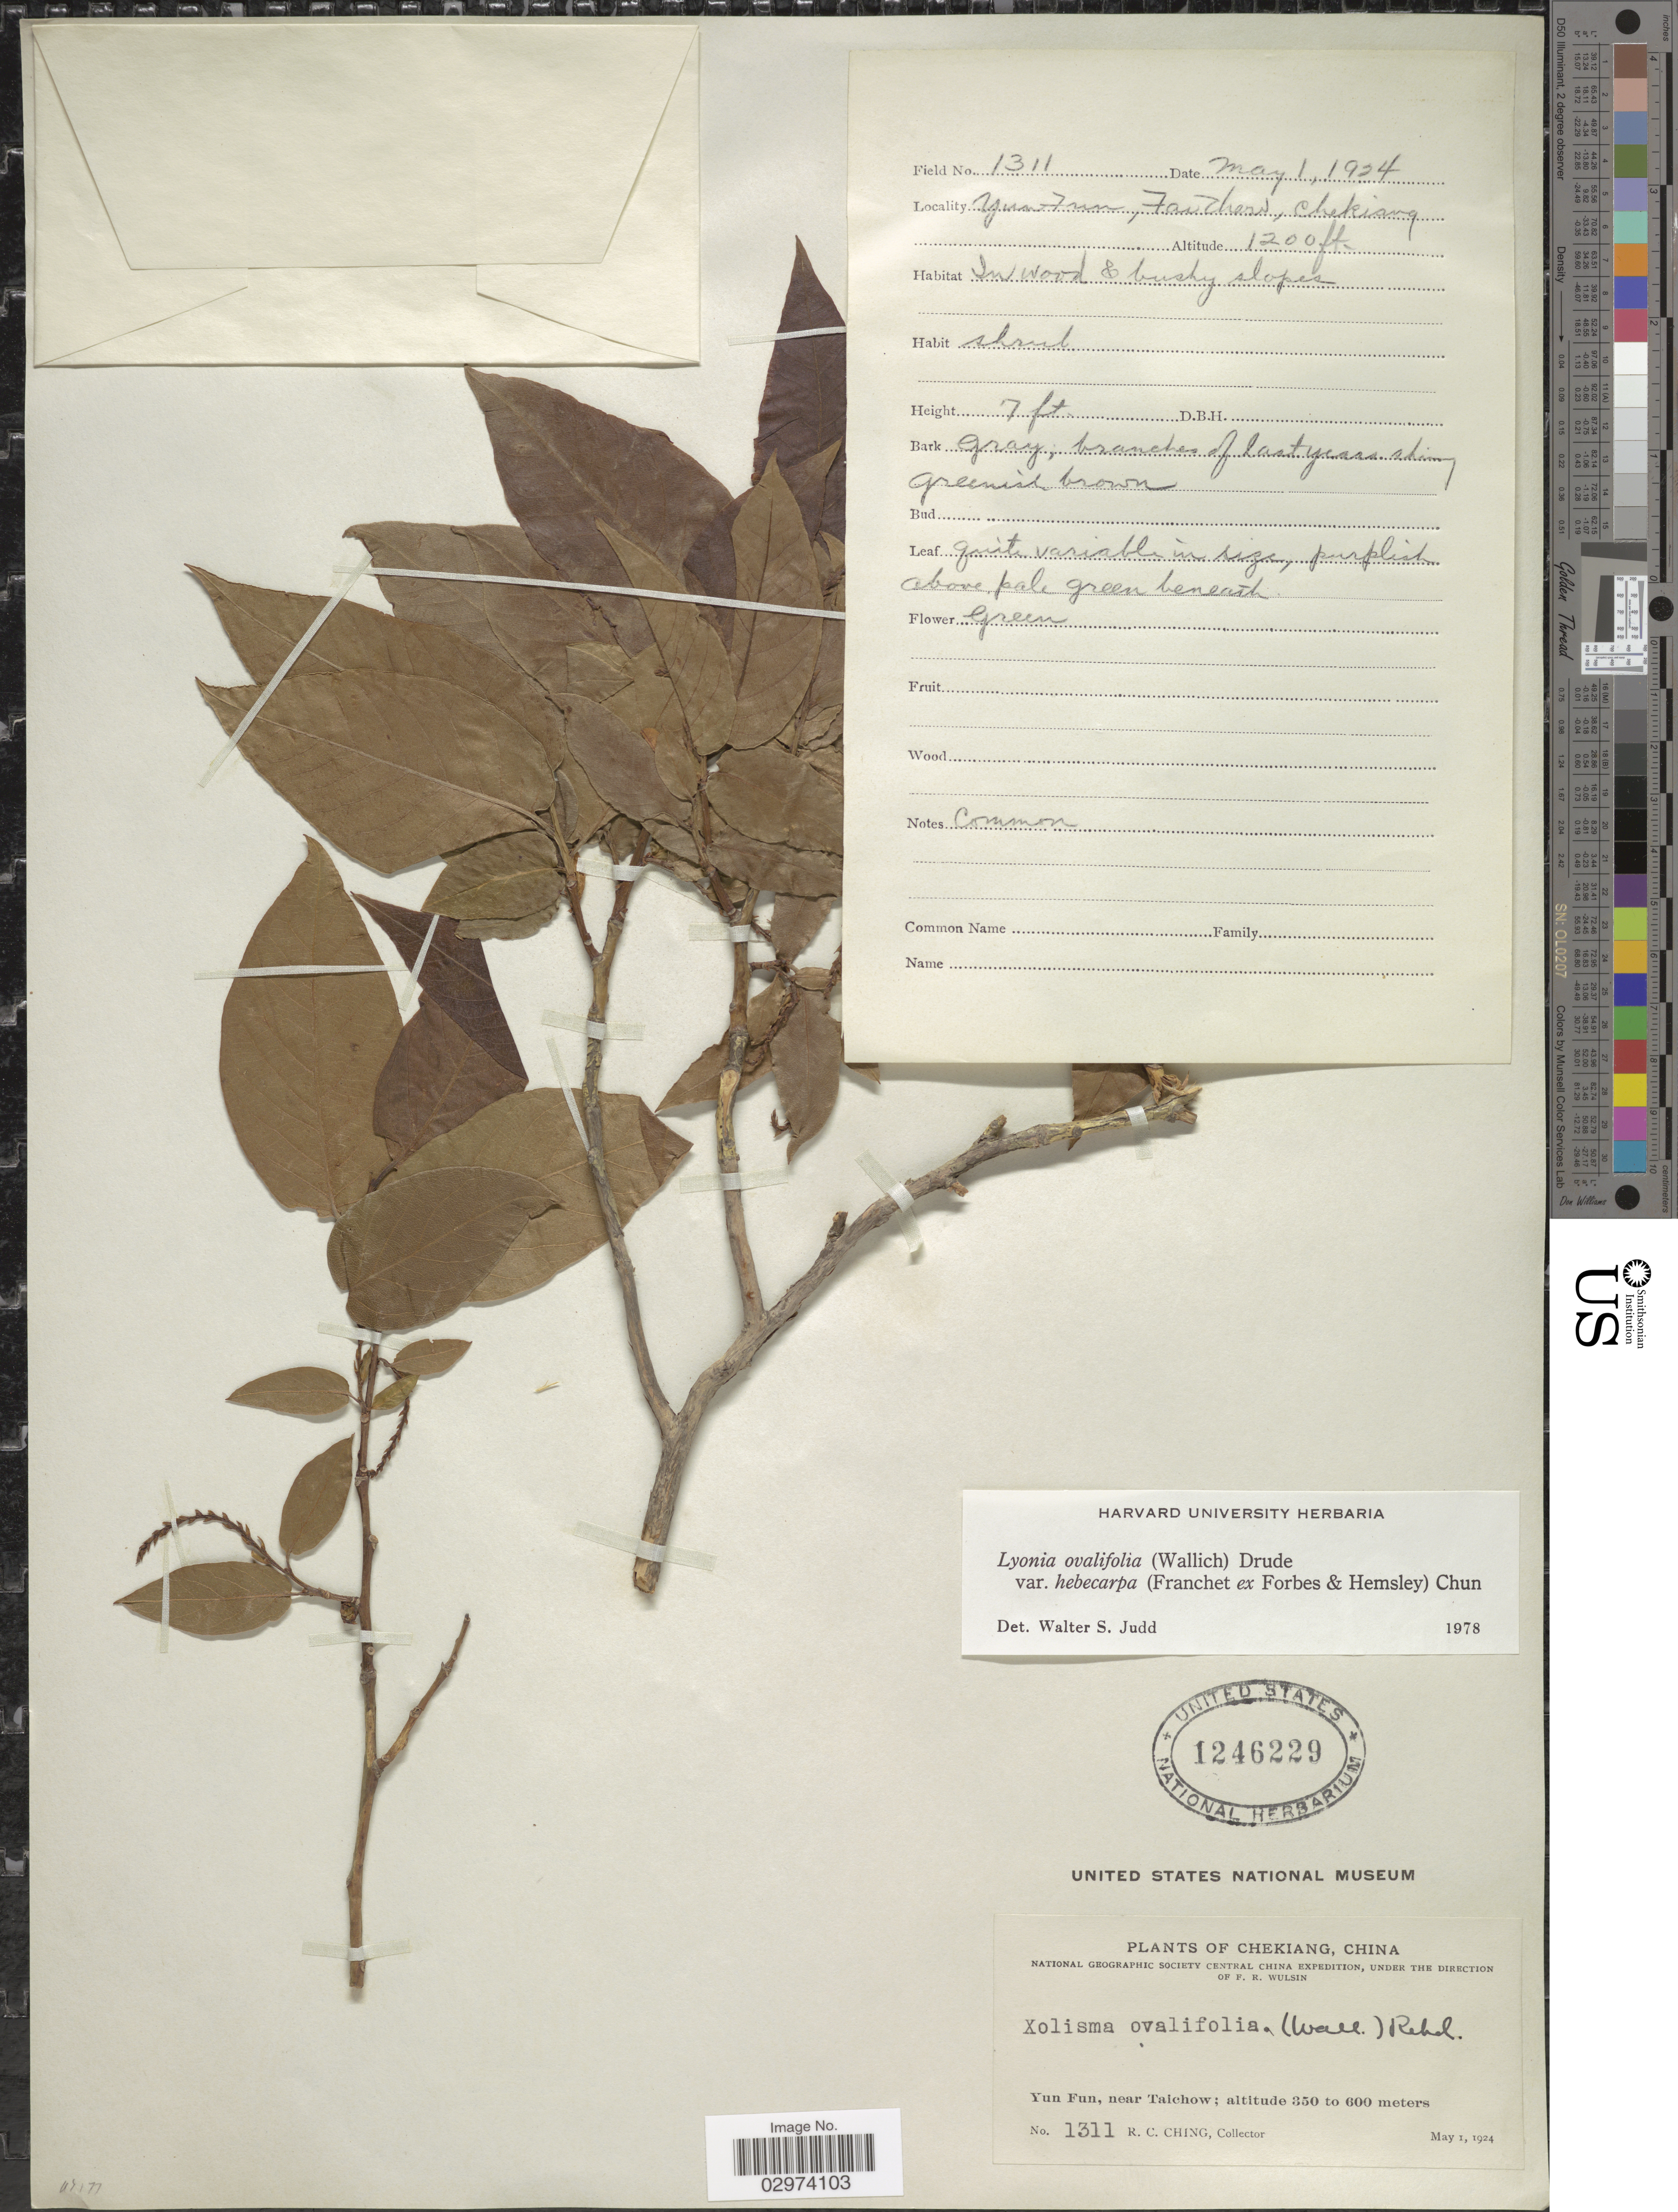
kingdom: Plantae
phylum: Tracheophyta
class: Magnoliopsida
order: Ericales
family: Ericaceae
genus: Lyonia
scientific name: Lyonia ovalifolia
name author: (Wall.) Drude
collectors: R. C. Ching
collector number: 1311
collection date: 1924-05-01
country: China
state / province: Zhejiang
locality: Chekiang. Yun Fun, near Taichow.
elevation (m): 350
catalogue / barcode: US 1246229